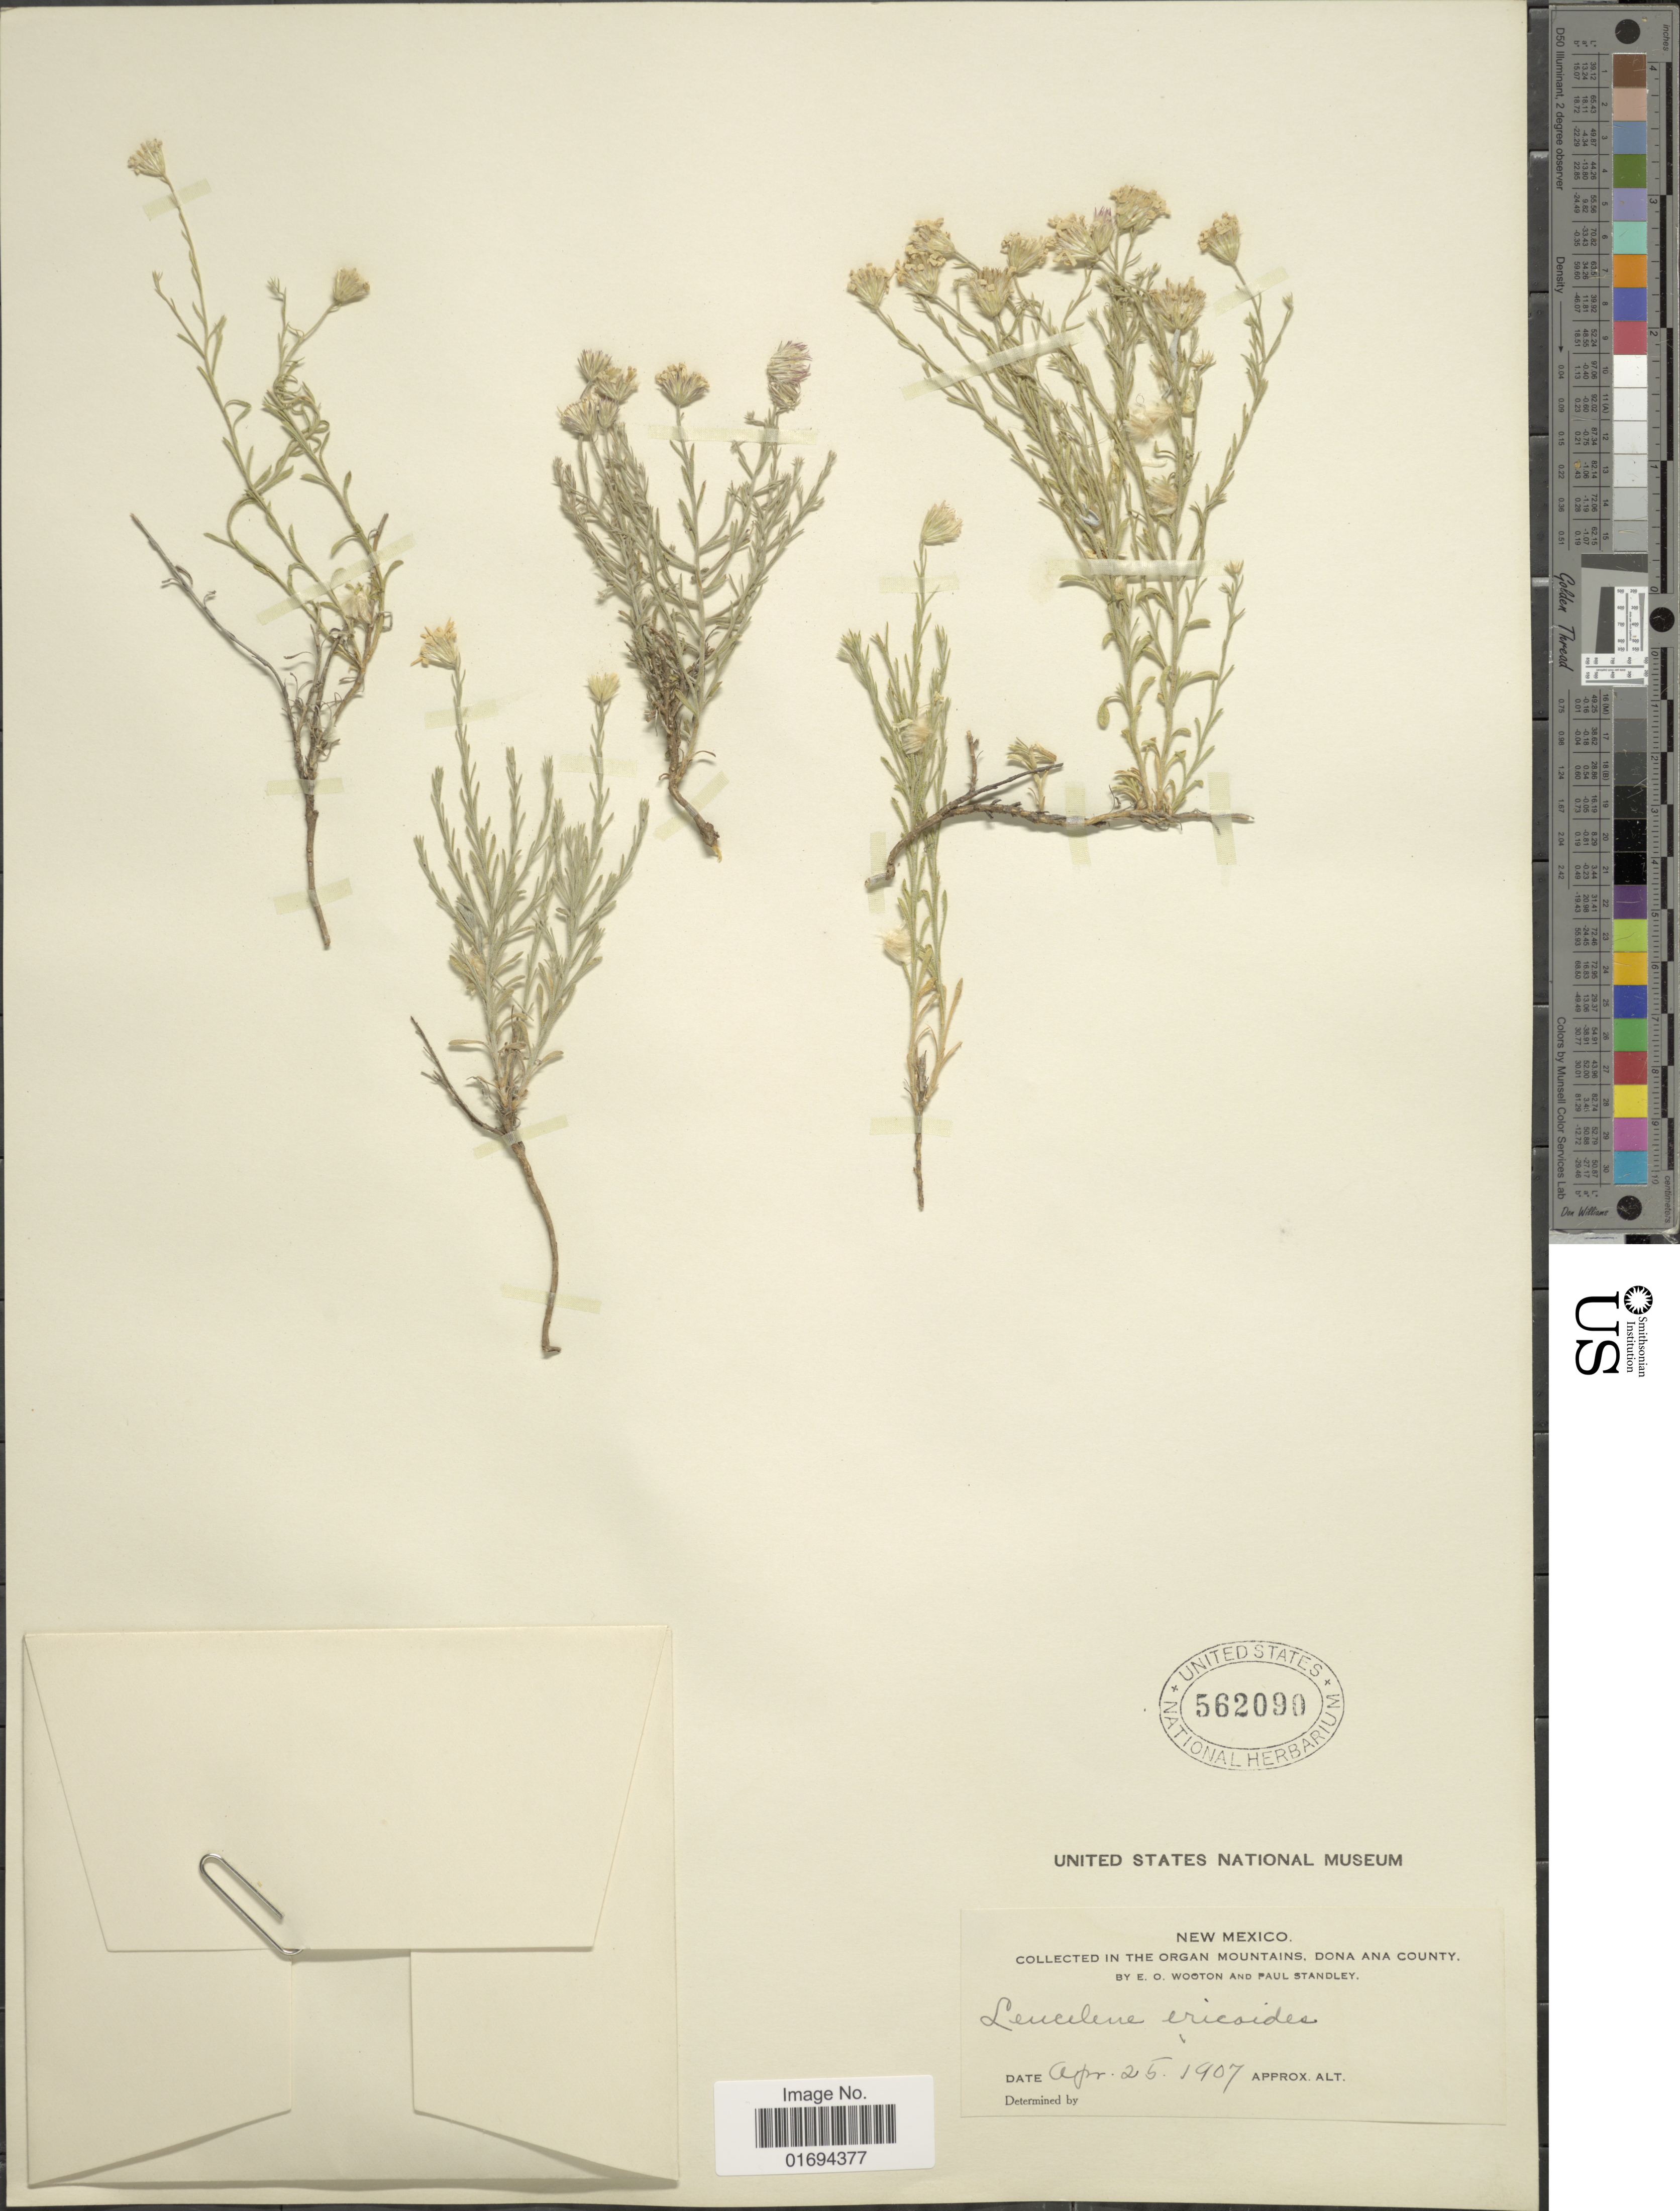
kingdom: Plantae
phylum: Tracheophyta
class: Magnoliopsida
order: Asterales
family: Asteraceae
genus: Chaetopappa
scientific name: Chaetopappa ericoides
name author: (Torr.) G.L. Nesom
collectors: E. O. Wooton & P. C. Standley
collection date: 1907-04-25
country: United States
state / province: New Mexico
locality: Organ mountains, Dona Ana county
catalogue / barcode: US 562090